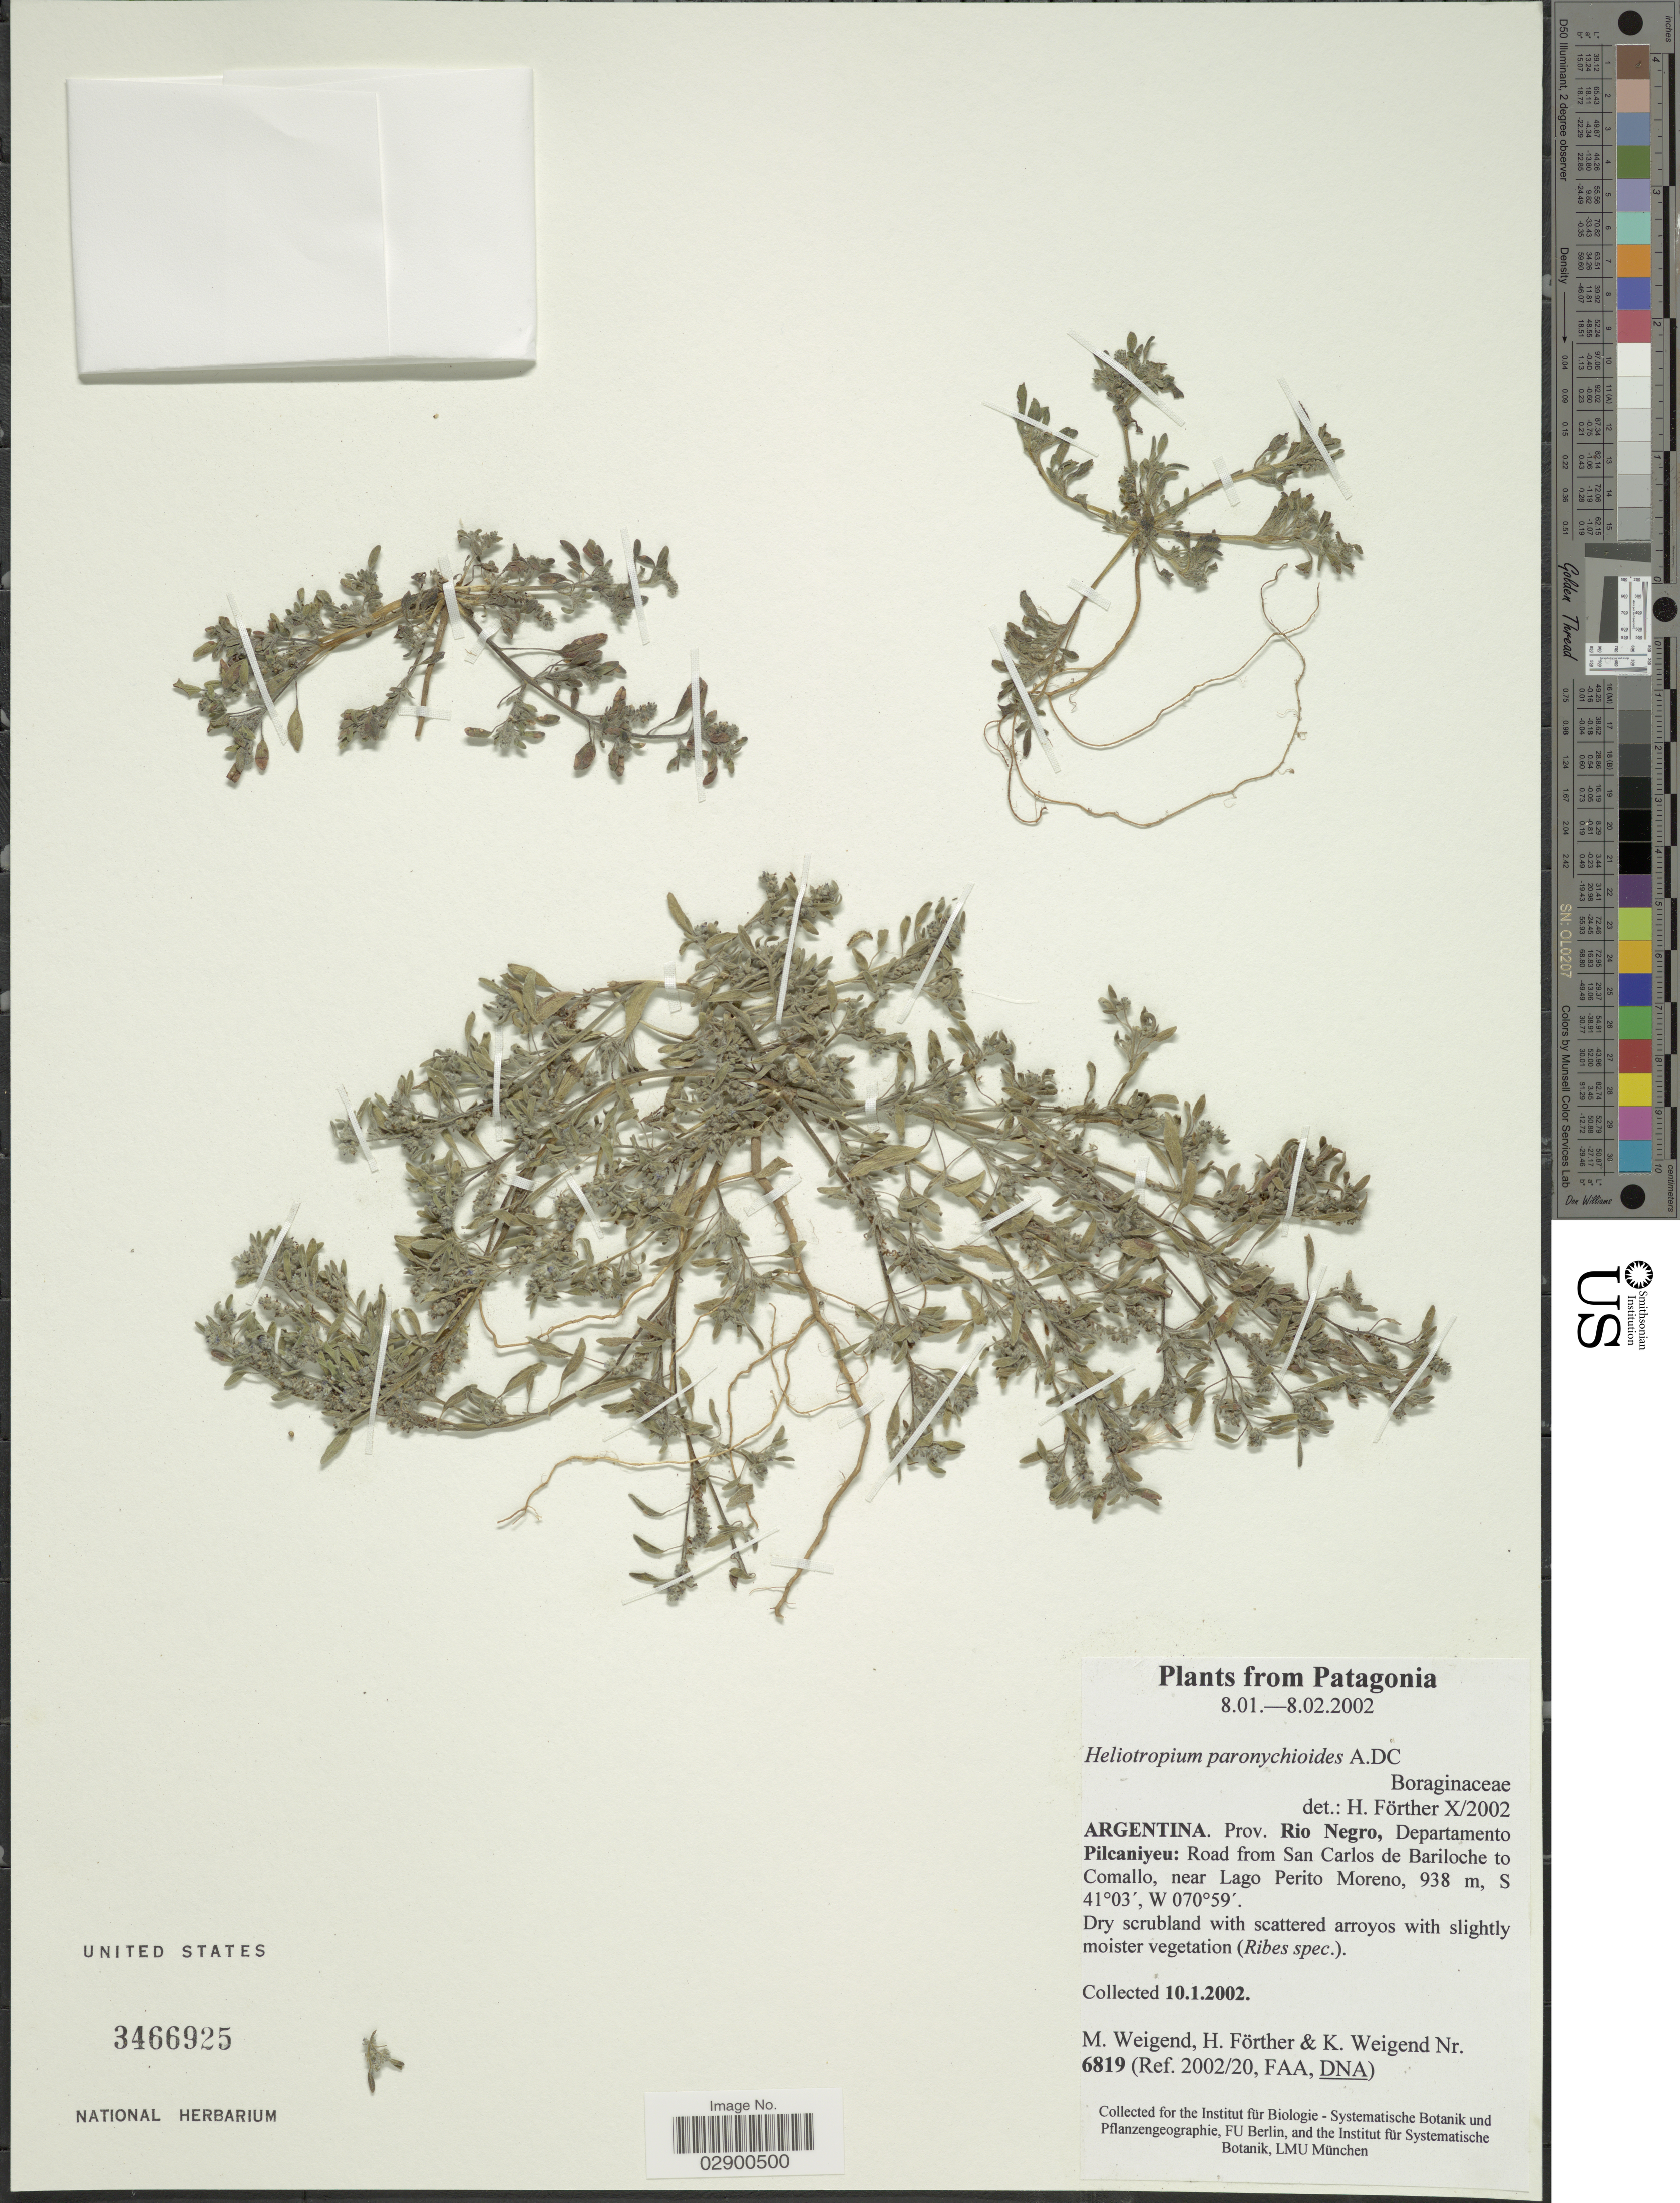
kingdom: Plantae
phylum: Tracheophyta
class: Magnoliopsida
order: Boraginales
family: Heliotropiaceae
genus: Heliotropium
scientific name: Heliotropium paronychioides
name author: DC.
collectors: M. Weigend, H. Förther & K. Weigend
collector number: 6819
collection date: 2002-01-10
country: Argentina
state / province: Rio Negro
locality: Departamento Pilcaniyeu, Road from San Carlos de Bariloche to Comallo, near Lago Perito Moreno.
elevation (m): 938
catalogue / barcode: US 3466925